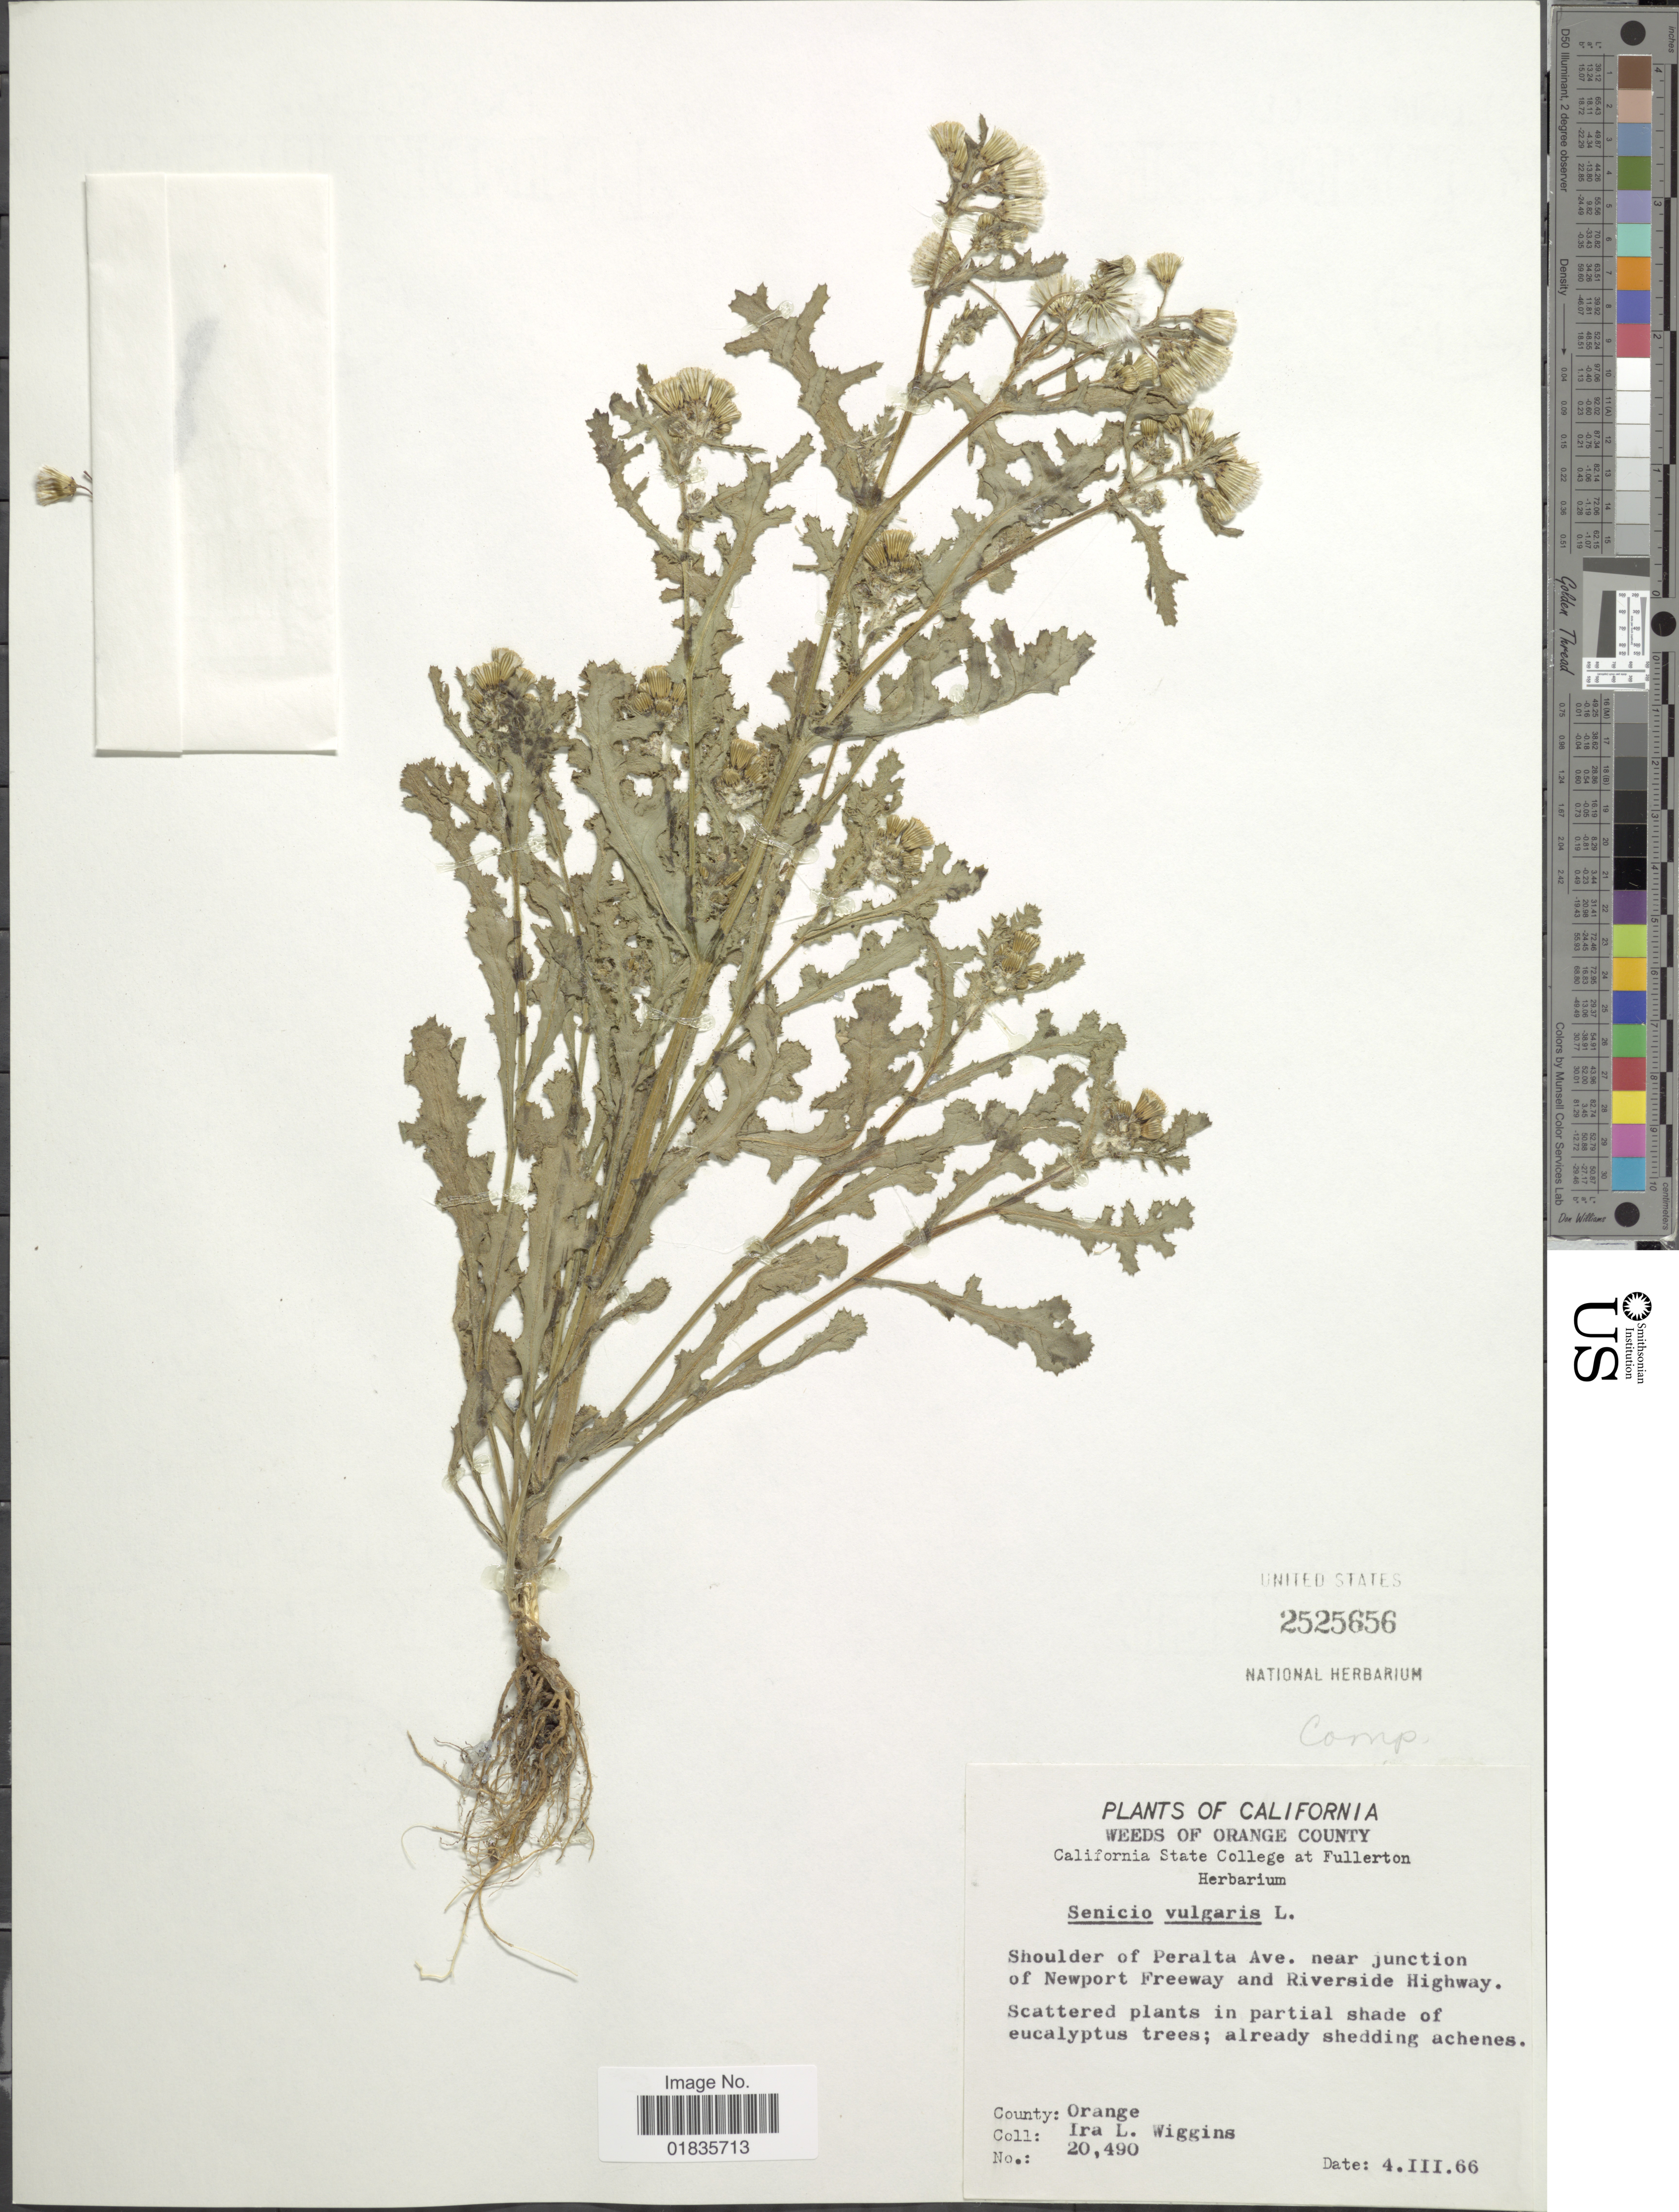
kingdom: Plantae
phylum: Tracheophyta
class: Magnoliopsida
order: Asterales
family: Asteraceae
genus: Senecio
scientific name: Senecio vulgaris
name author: L.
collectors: I. L. Wiggins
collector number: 20490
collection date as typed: Transcribed d/m/y: 4/3/66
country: United States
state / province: California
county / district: Orange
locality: Weeds of Orange County, shoulder of Peralta Ave, near junction of Newport Freeway and Riverside Highway.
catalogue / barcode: US 2525656